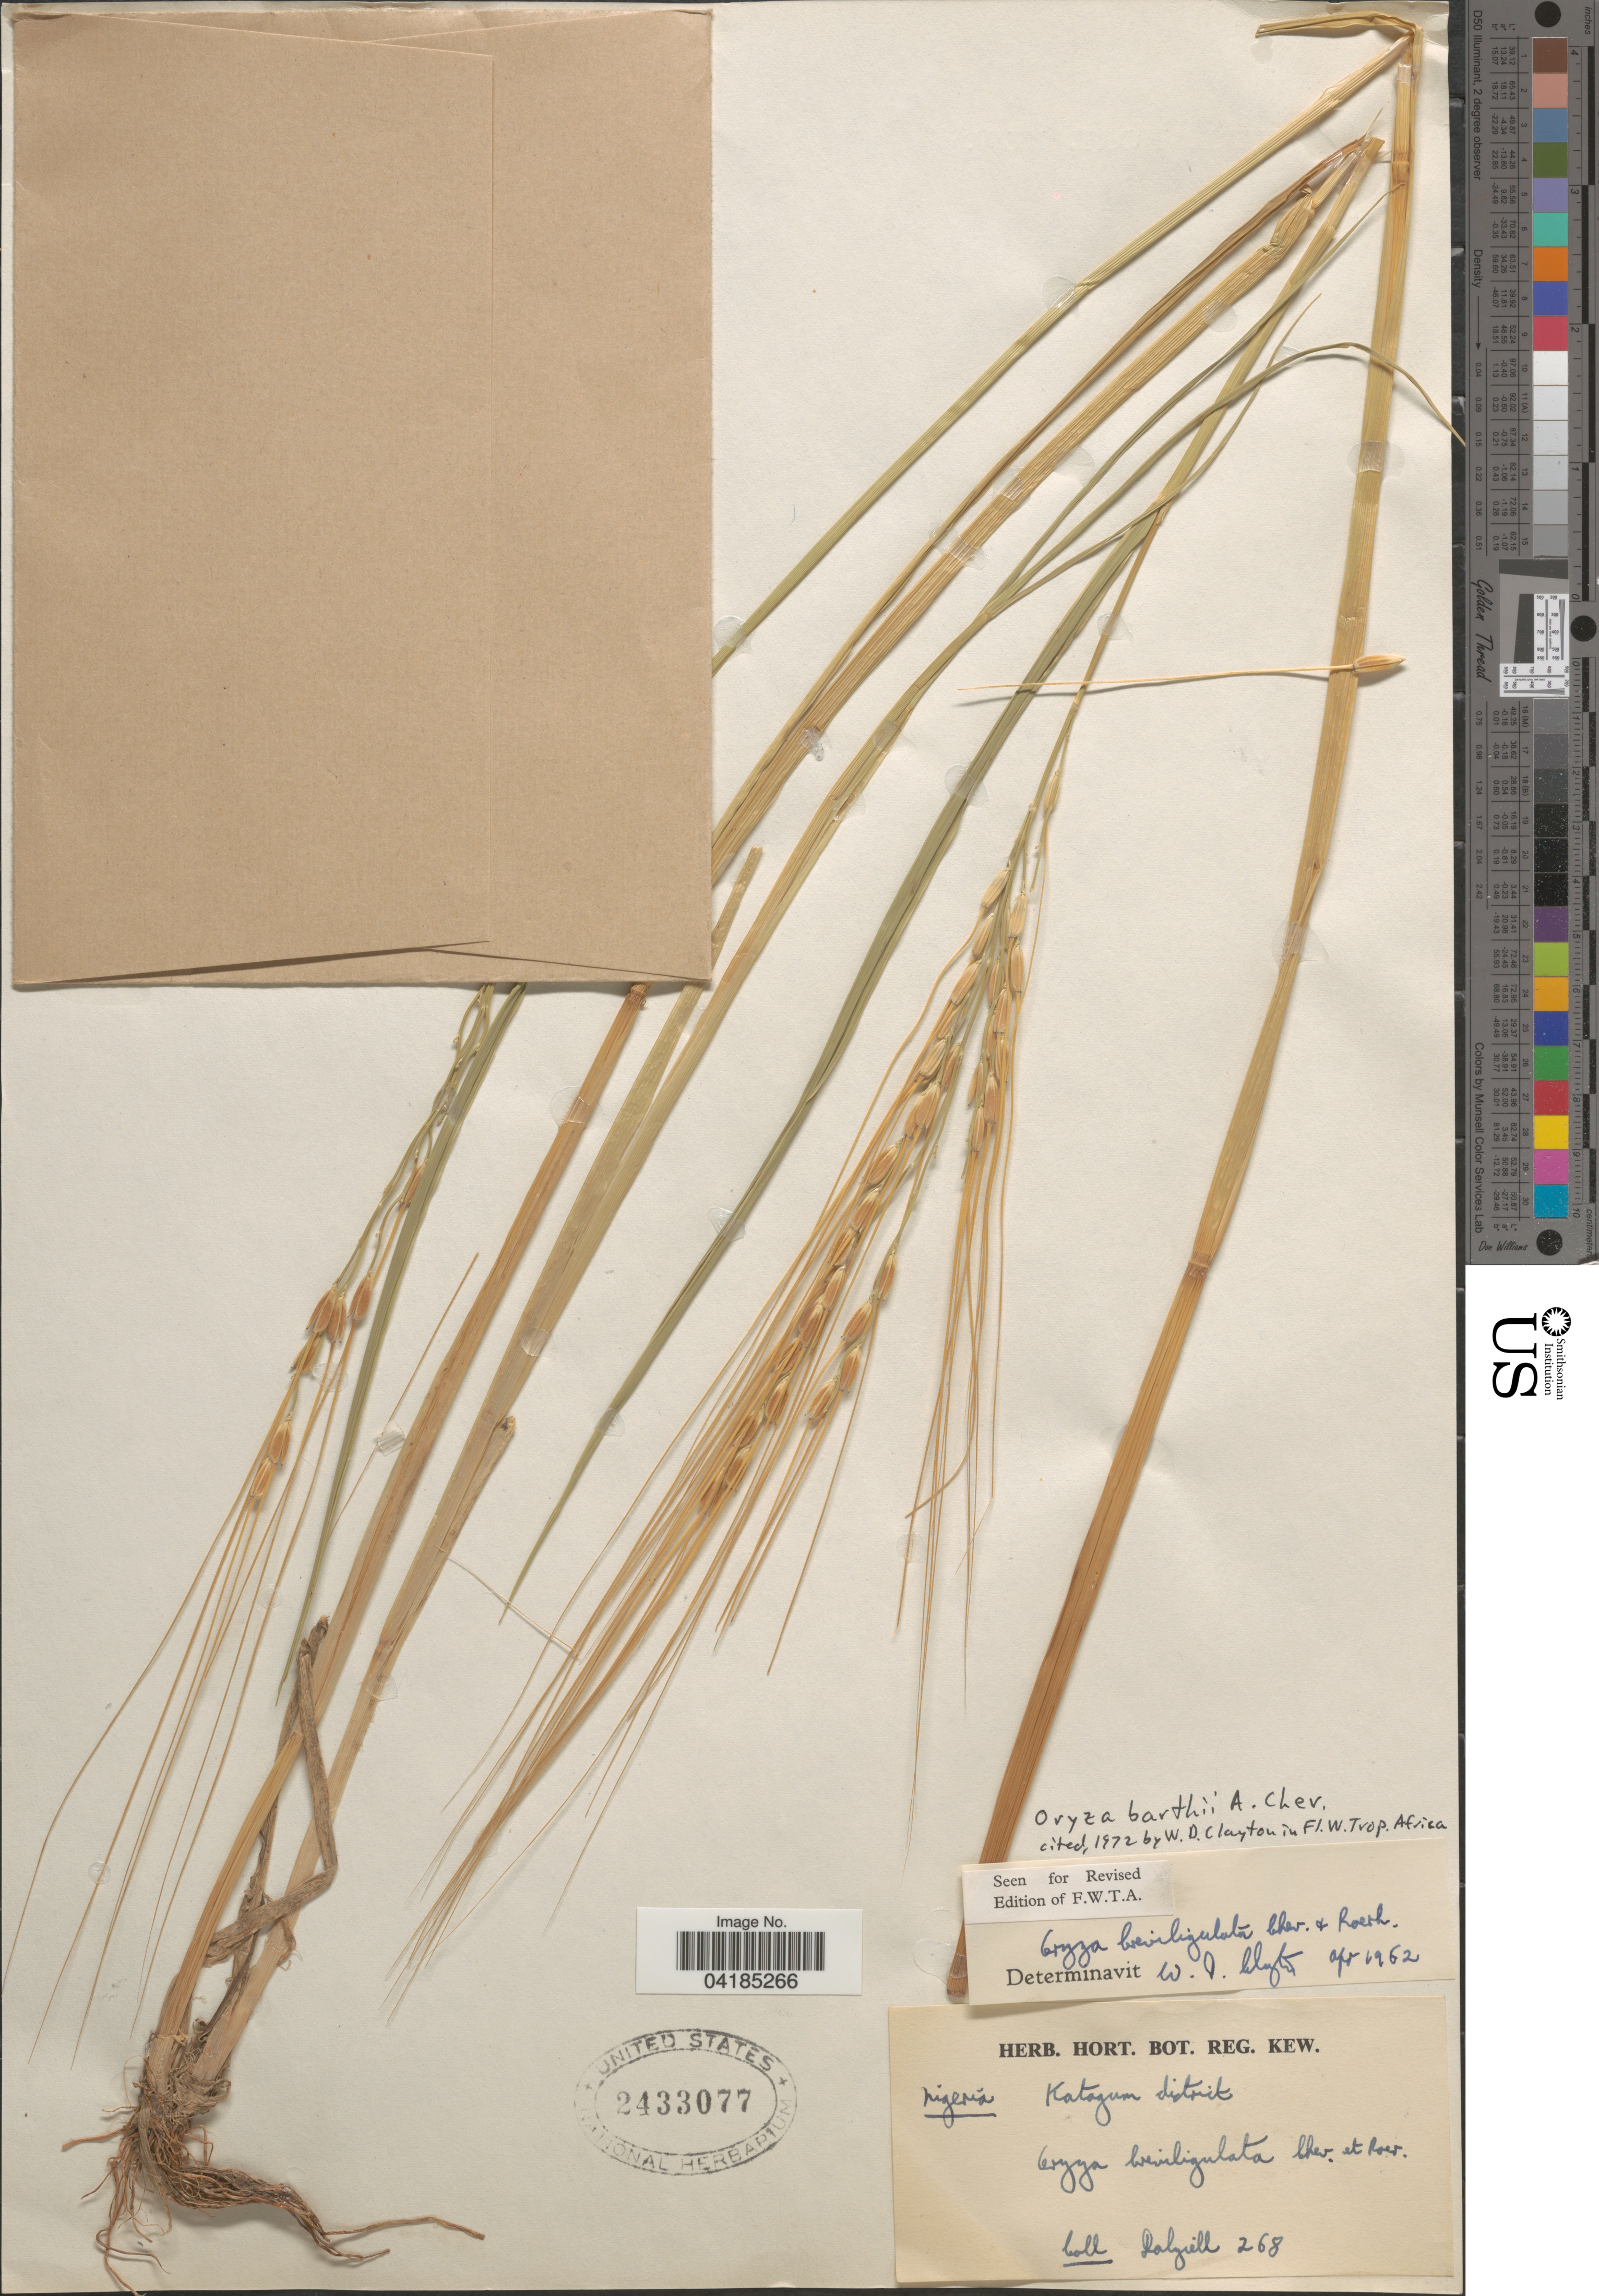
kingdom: Plantae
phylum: Tracheophyta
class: Liliopsida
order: Poales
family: Poaceae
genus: Oryza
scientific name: Oryza barthii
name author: A. Chev.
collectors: Dolgiell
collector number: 268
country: Nigeria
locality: Katagum district.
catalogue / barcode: US 2433077